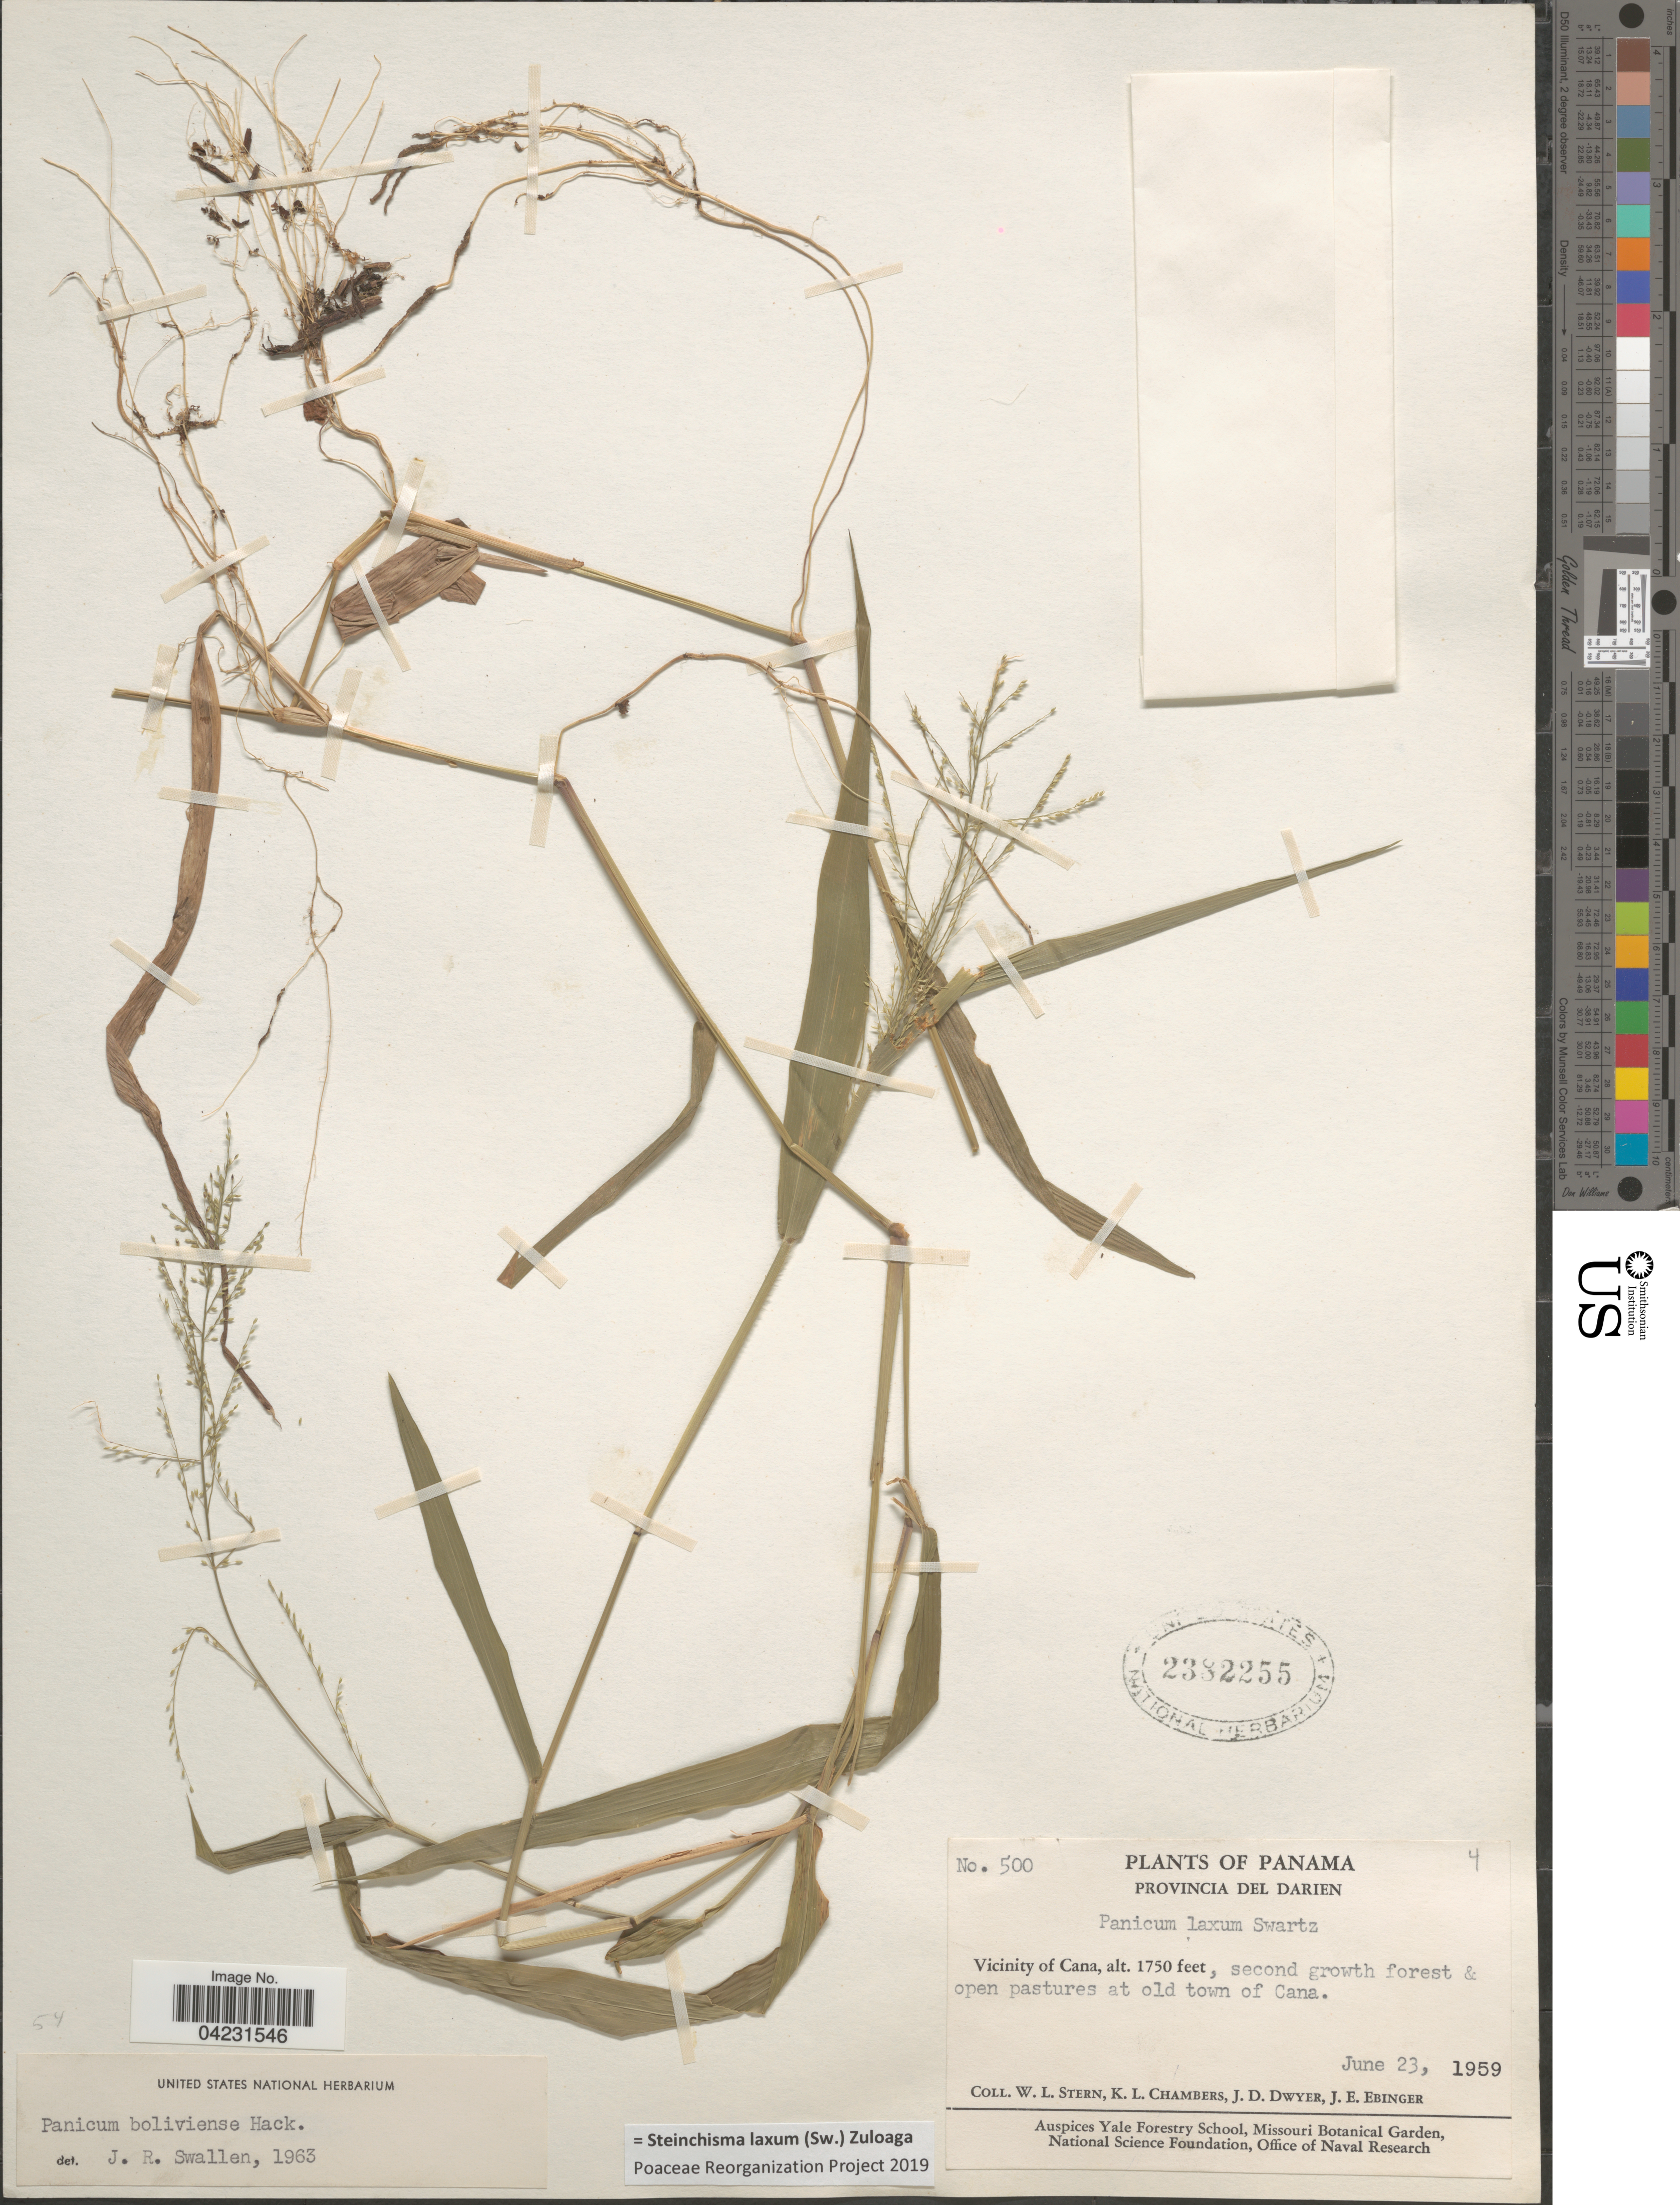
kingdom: Plantae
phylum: Tracheophyta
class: Liliopsida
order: Poales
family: Poaceae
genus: Steinchisma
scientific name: Steinchisma laxum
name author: (Sw.) Zuloaga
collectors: W. L. Stern, K. Chambers, J. D. Dwyer & J. Ebinger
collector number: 500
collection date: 1959-06-23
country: Panama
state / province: Darien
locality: Vicinity of Cana, second growth forest & open pastures at old town of Cana.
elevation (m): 533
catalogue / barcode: US 2382255